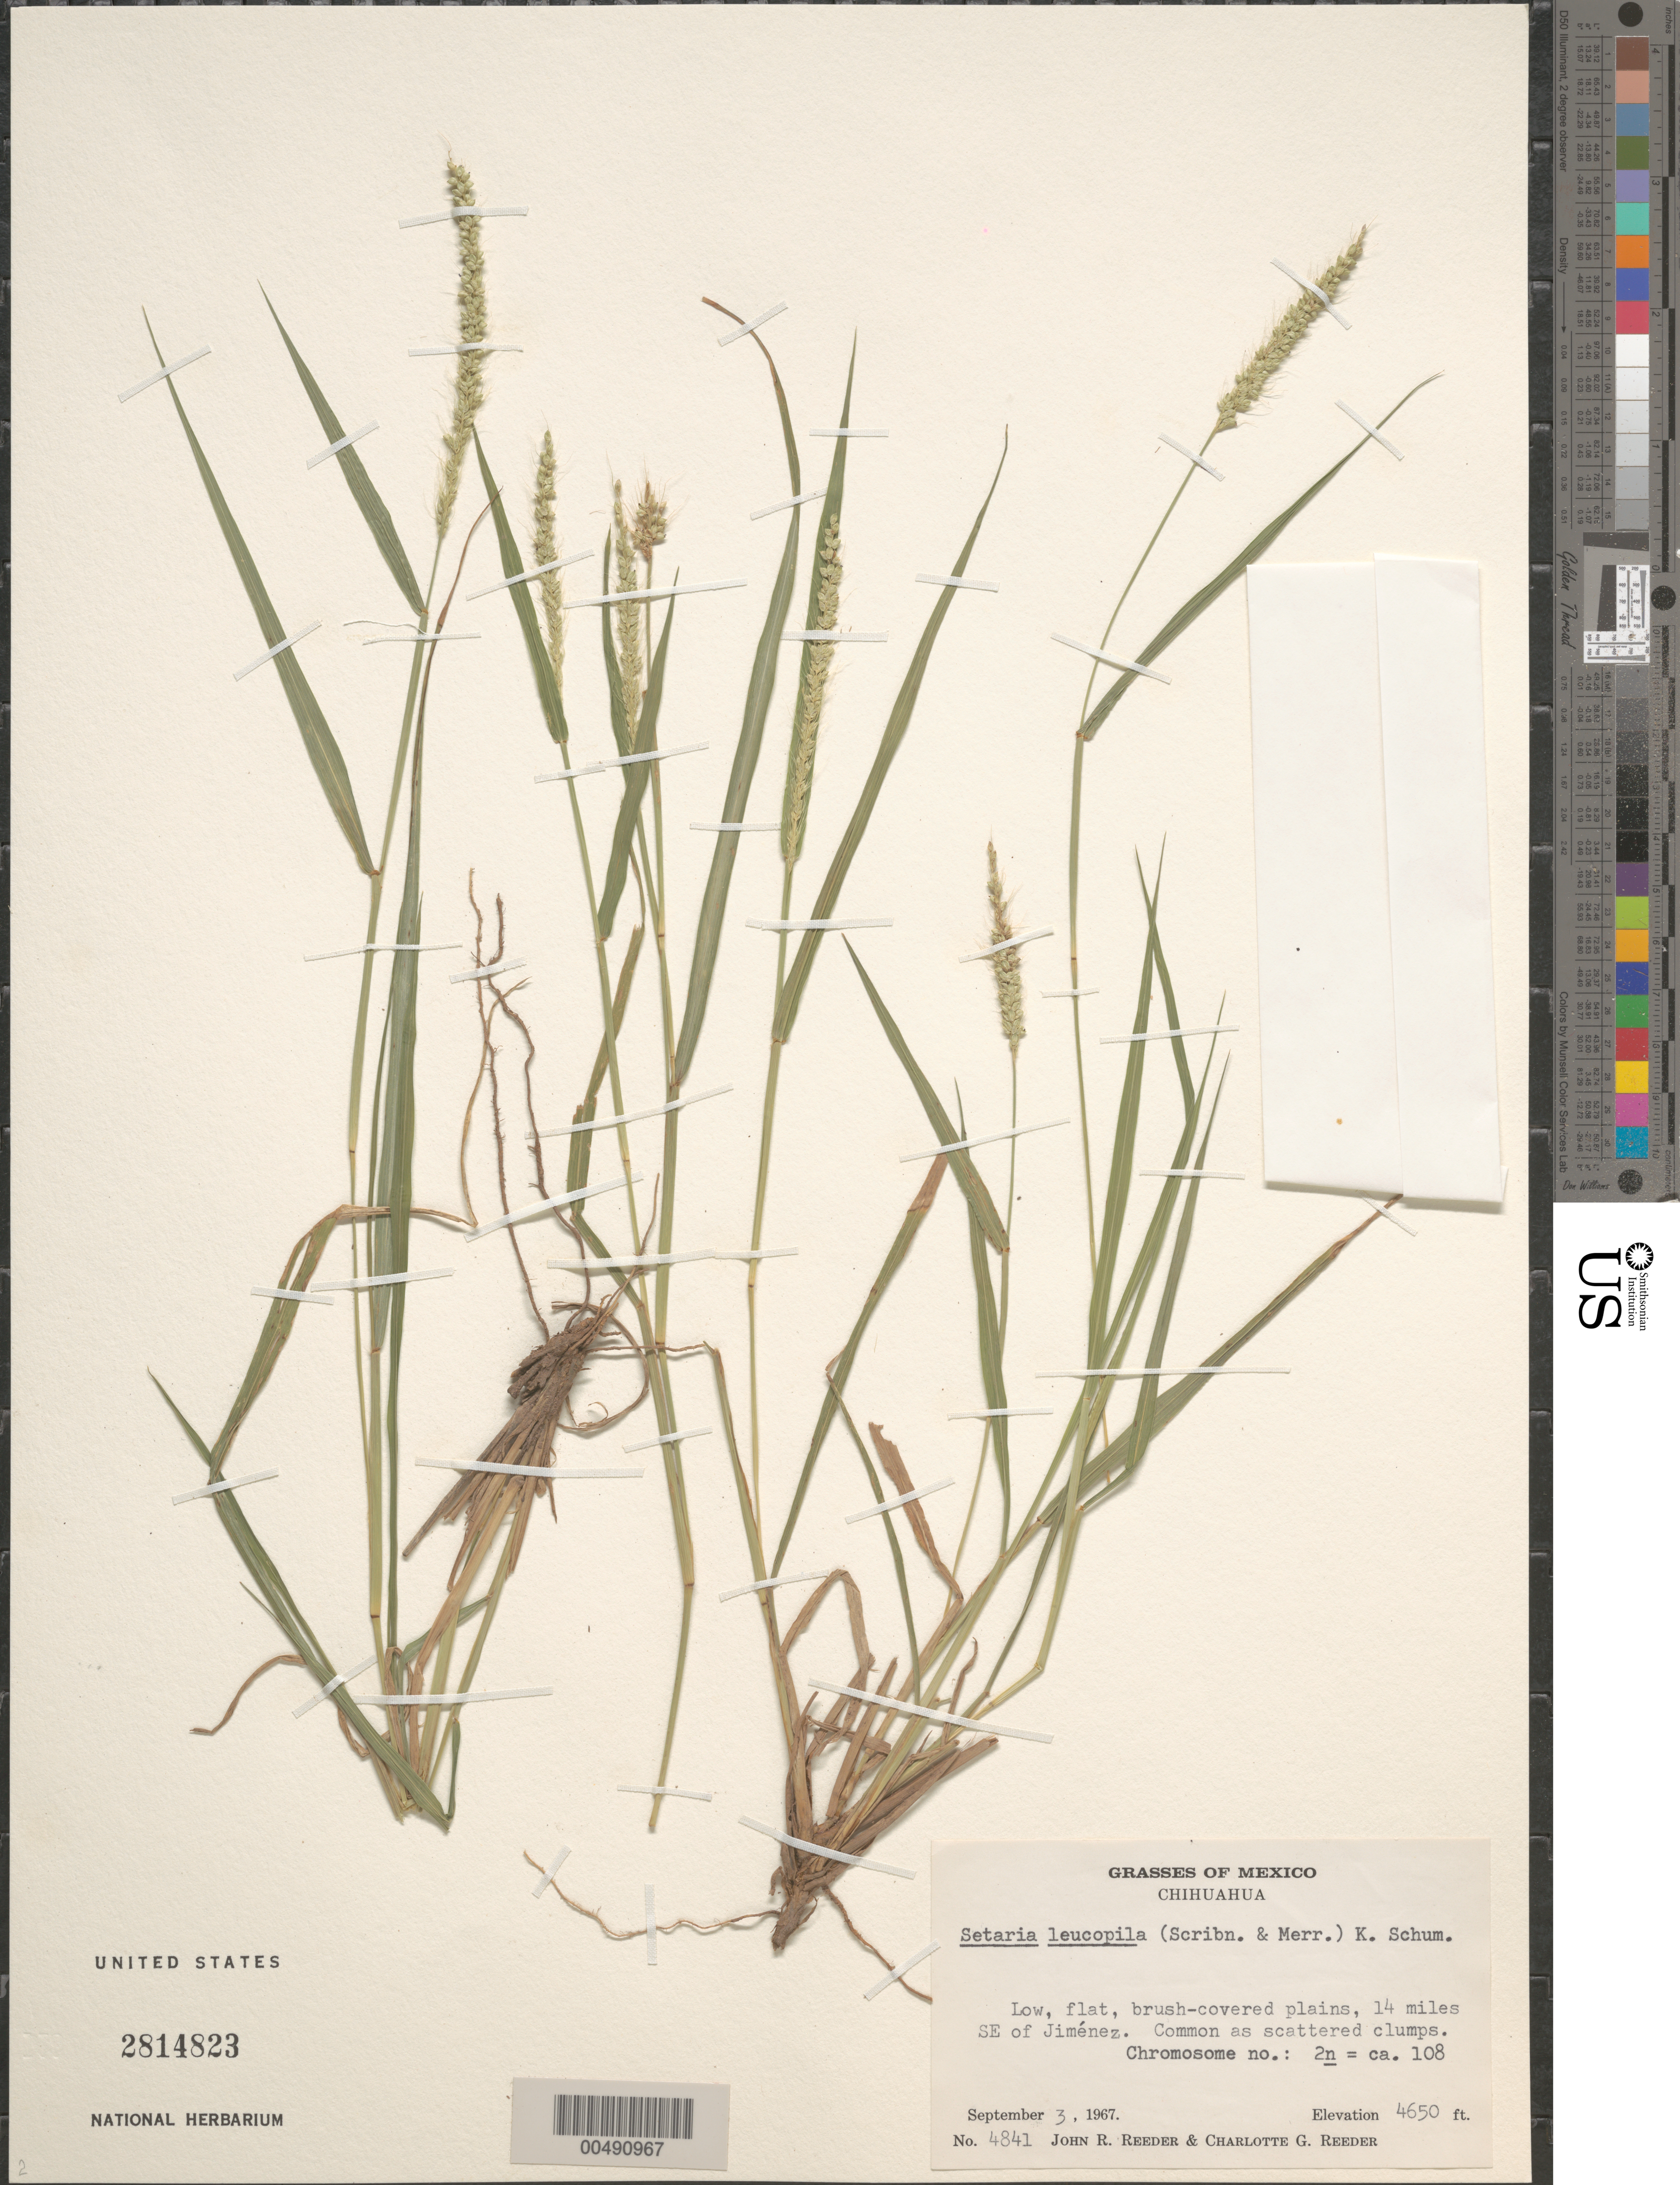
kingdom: Plantae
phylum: Tracheophyta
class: Liliopsida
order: Poales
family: Poaceae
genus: Setaria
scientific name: Setaria leucopila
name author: (Scribn. & Merr.) K. Schum.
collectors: J. R. Reeder & C. G. Reeder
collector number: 4841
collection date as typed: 3 Sep 1967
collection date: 1967-09-03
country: Mexico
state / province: Chihuahua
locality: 14 mi SE of Jiménez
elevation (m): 1417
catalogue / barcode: US 2814823